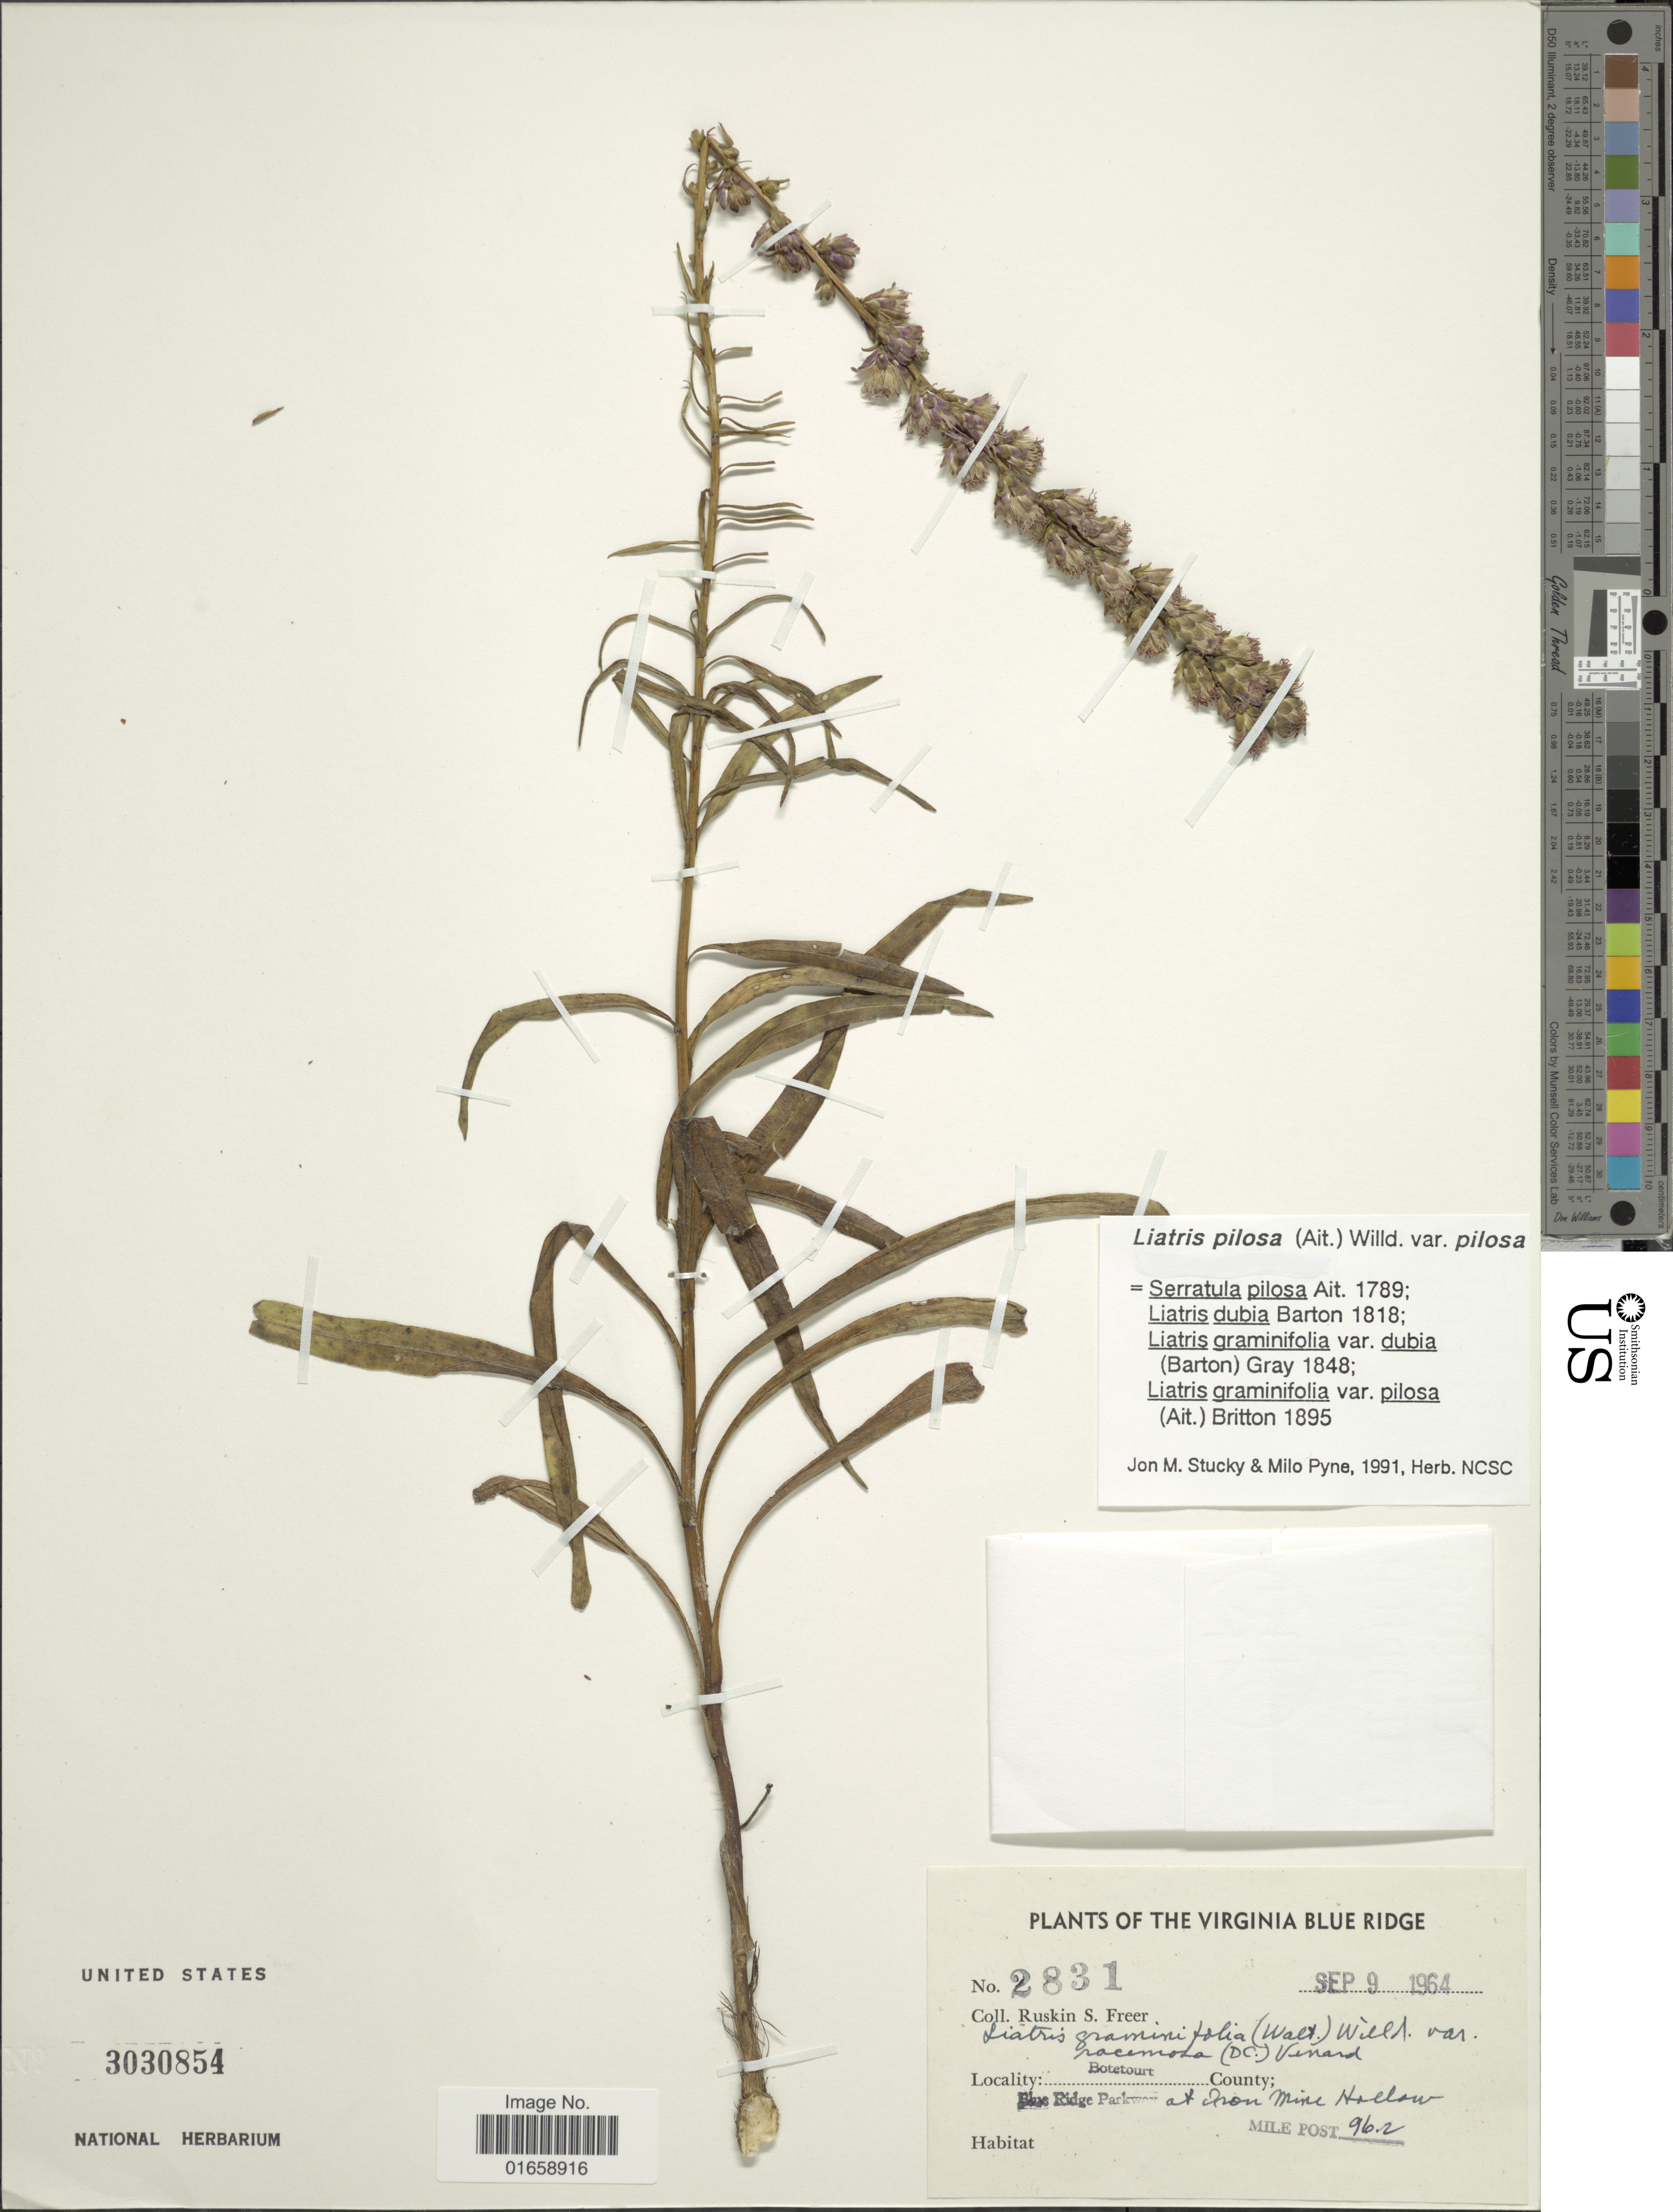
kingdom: Plantae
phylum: Tracheophyta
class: Magnoliopsida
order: Asterales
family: Asteraceae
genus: Liatris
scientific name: Liatris pilosa var. pilosa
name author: (Aiton) Willd.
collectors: R. Freer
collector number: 2831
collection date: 1964-09-09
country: United States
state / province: Virginia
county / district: Botetourt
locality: Botetourt County, Blue Ridge Parkway at Iron Mine Hollow, Mile Post 96.2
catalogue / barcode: US 3030854